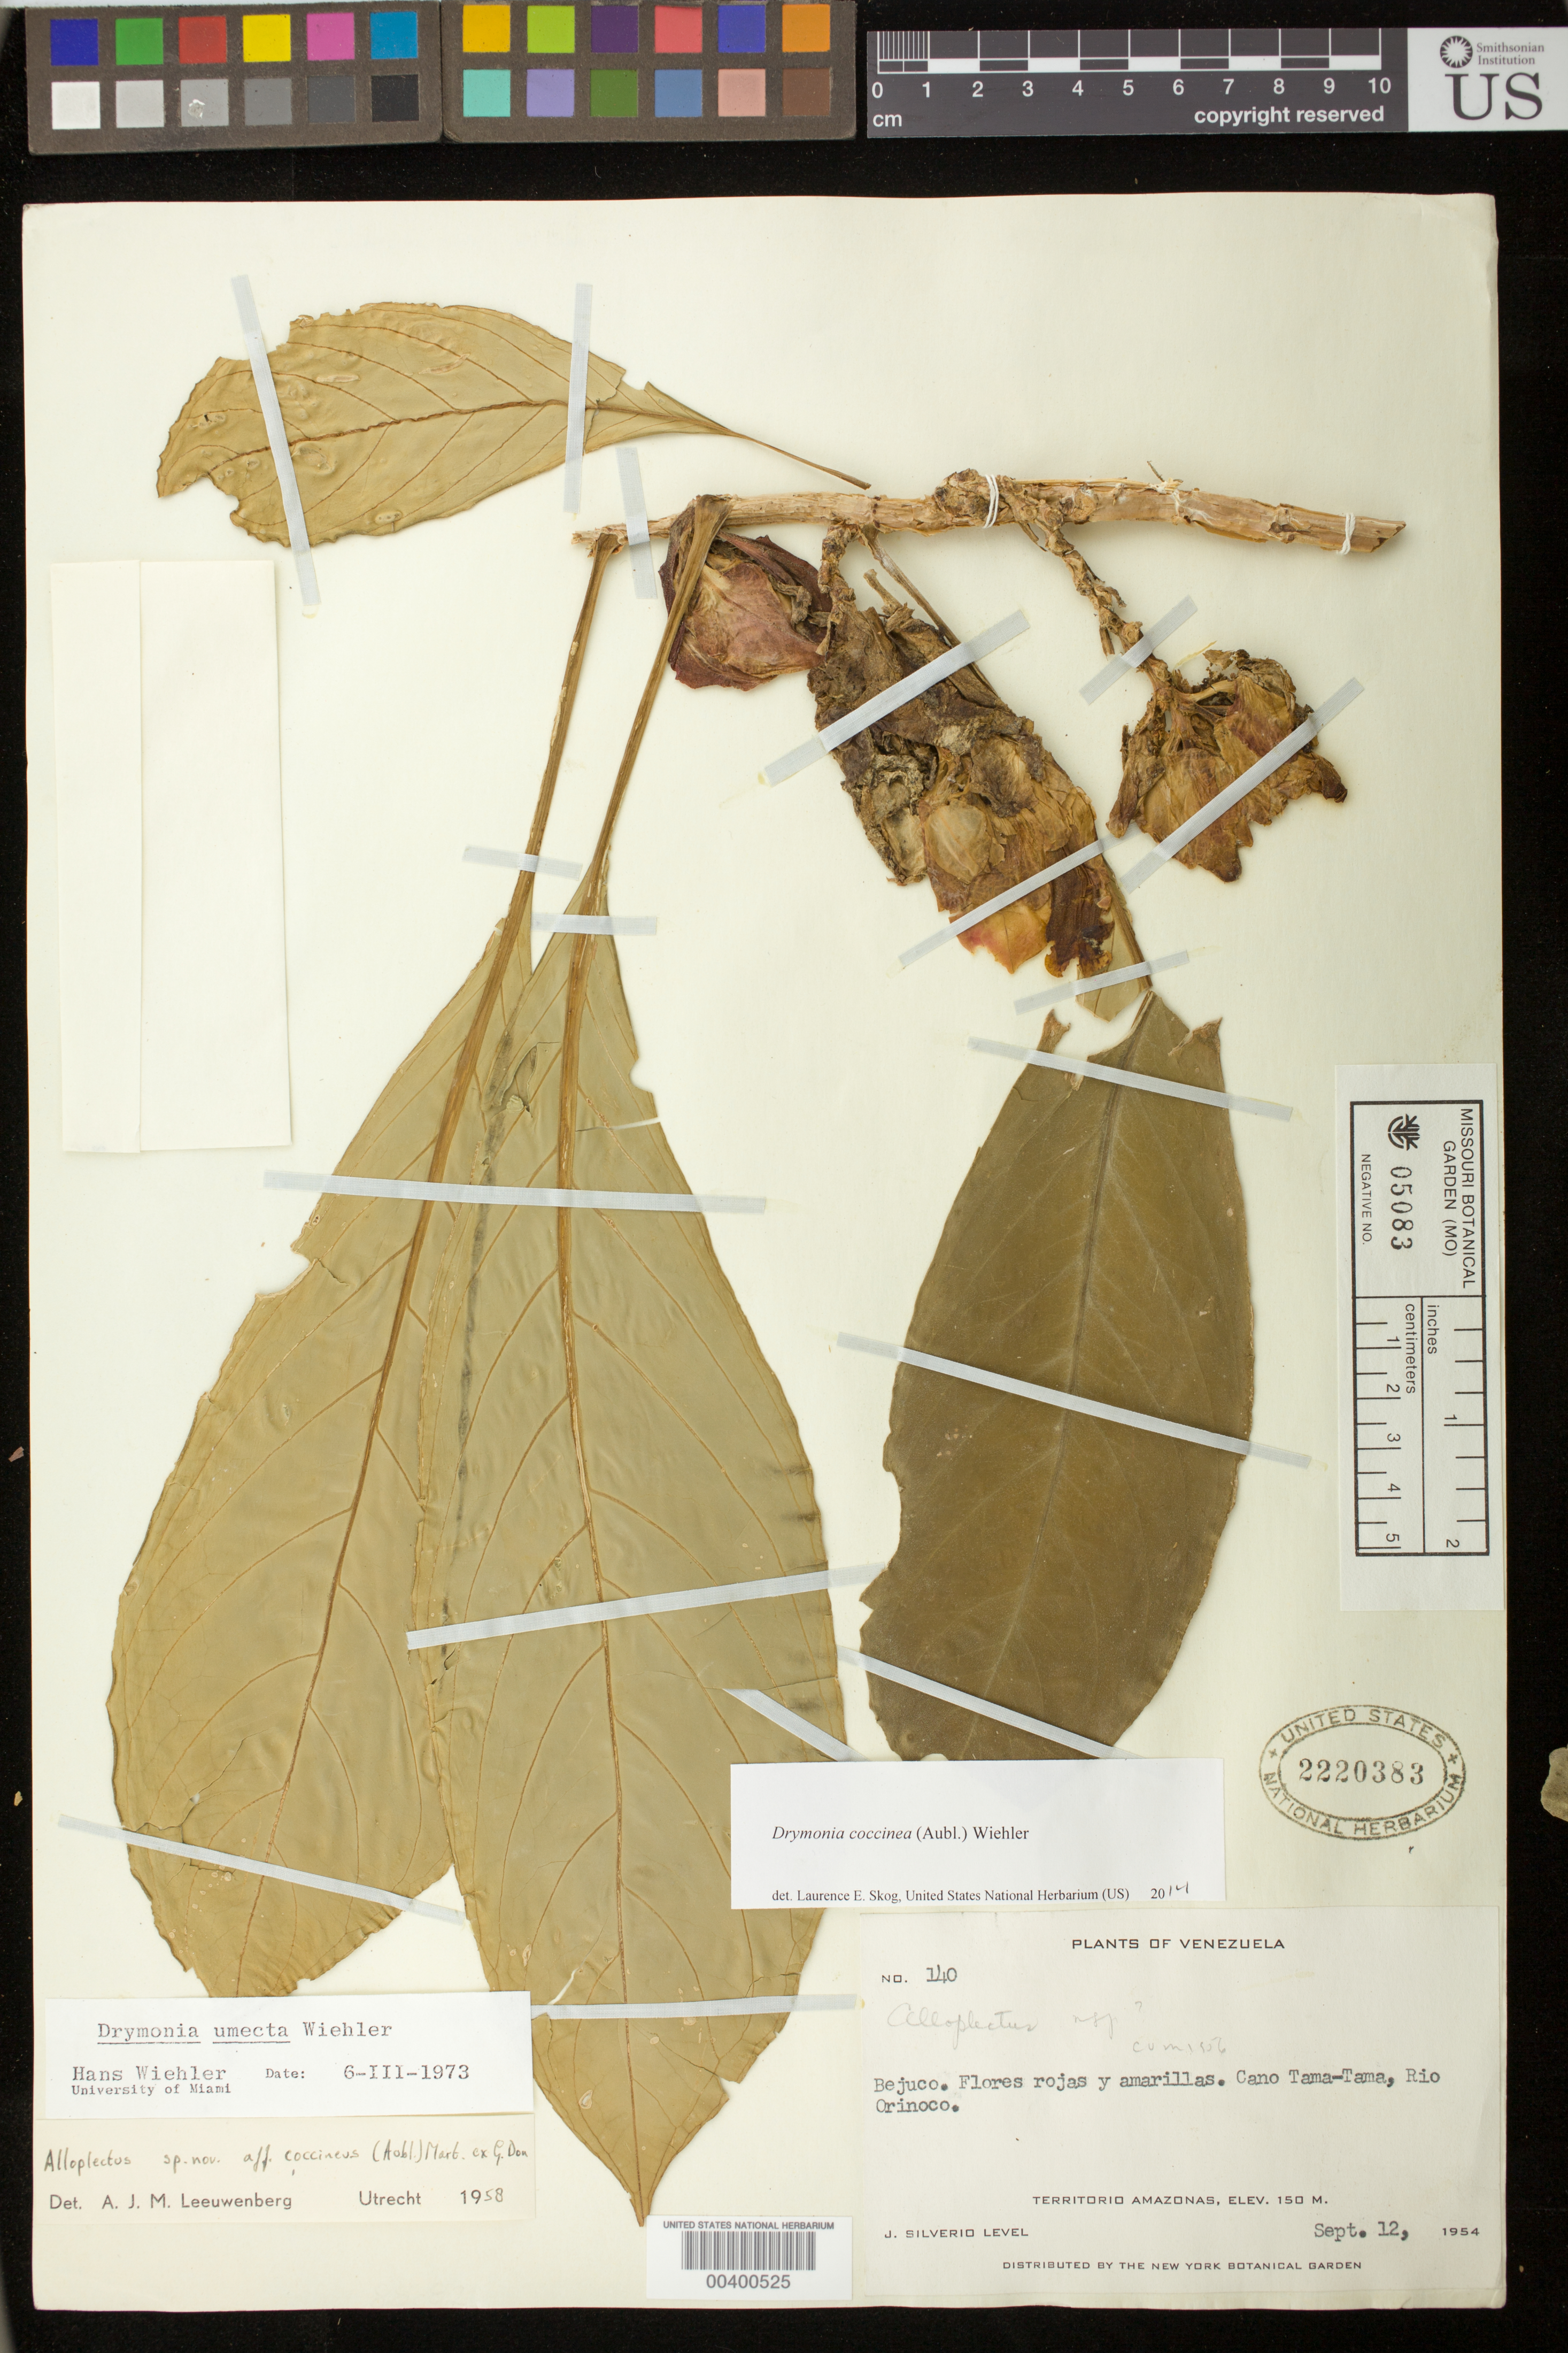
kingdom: Plantae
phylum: Tracheophyta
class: Magnoliopsida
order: Lamiales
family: Gesneriaceae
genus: Drymonia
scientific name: Drymonia coccinea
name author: (Aubl.) Wiehler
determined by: Skog, Laurence E.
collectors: J. Level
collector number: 140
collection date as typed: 12 Sep 1954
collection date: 1954-09-12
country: Venezuela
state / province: Amazonas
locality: Rio Orinoco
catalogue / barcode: US 2220383